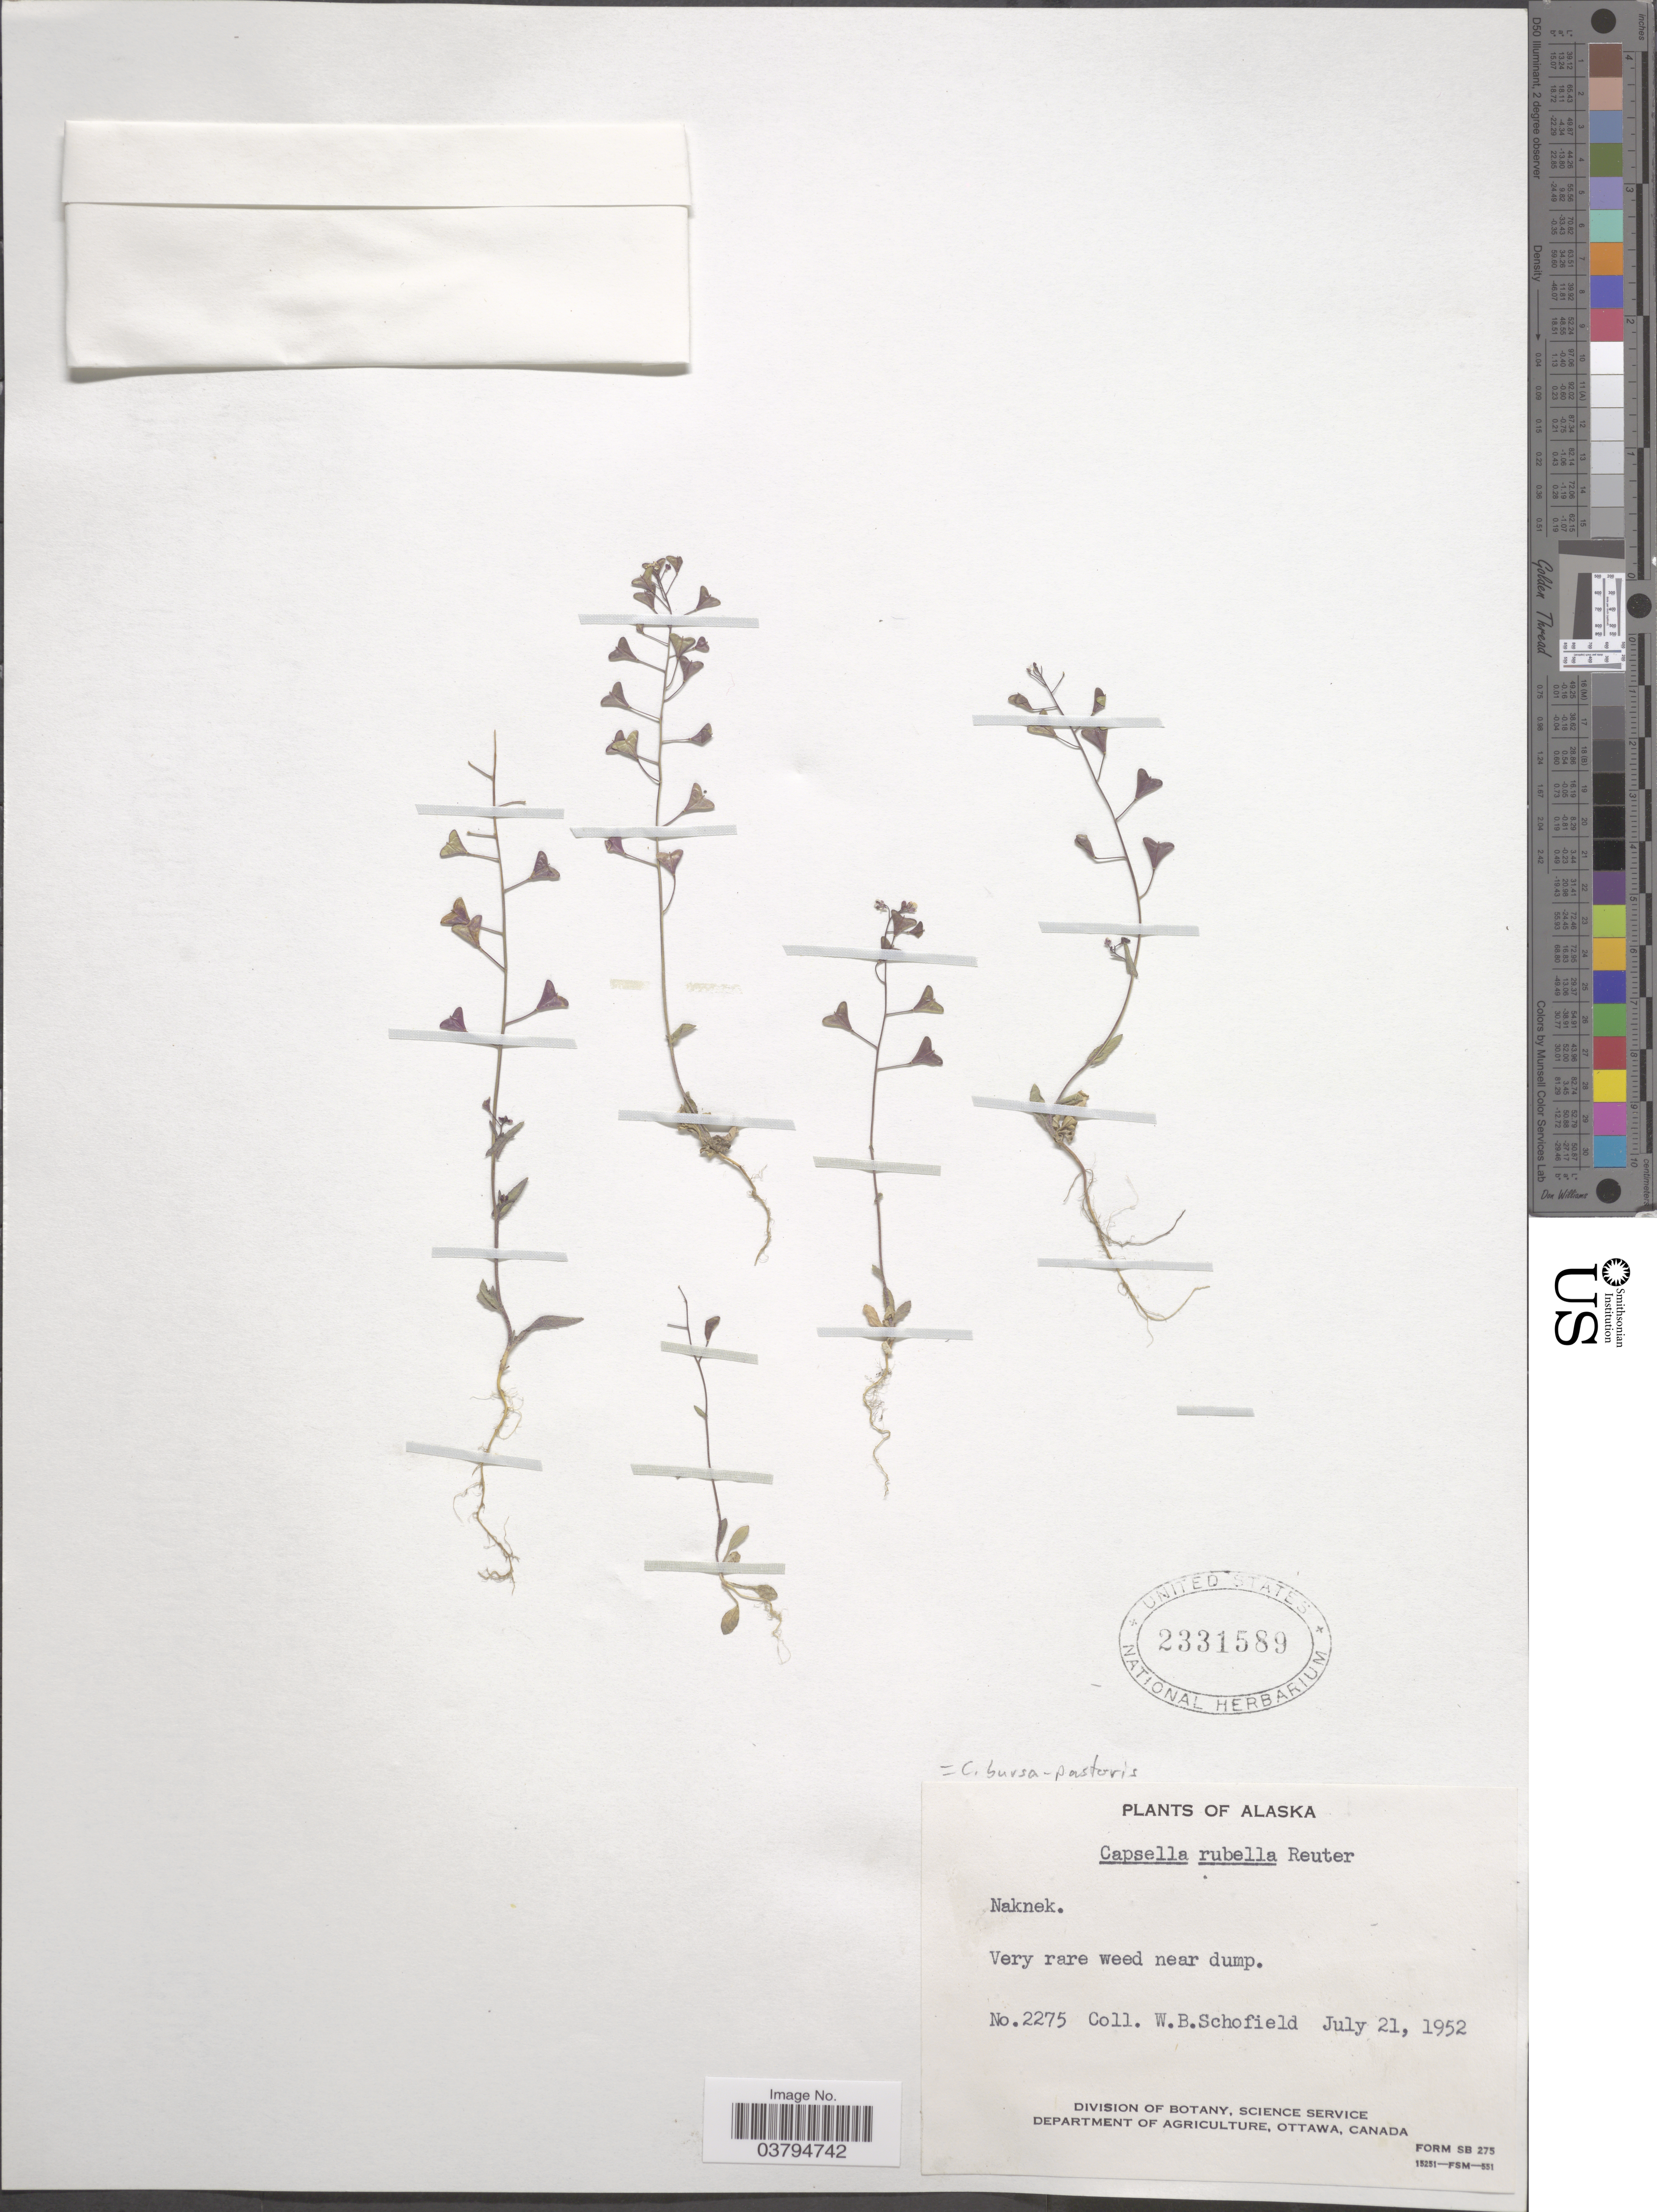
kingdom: Plantae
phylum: Tracheophyta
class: Magnoliopsida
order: Brassicales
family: Brassicaceae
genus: Capsella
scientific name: Capsella bursa-pastoris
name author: (L.) Medik.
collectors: W. Schofield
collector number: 2275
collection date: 1952-07-21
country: United States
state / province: Alaska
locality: Naknek.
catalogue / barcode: US 2331589